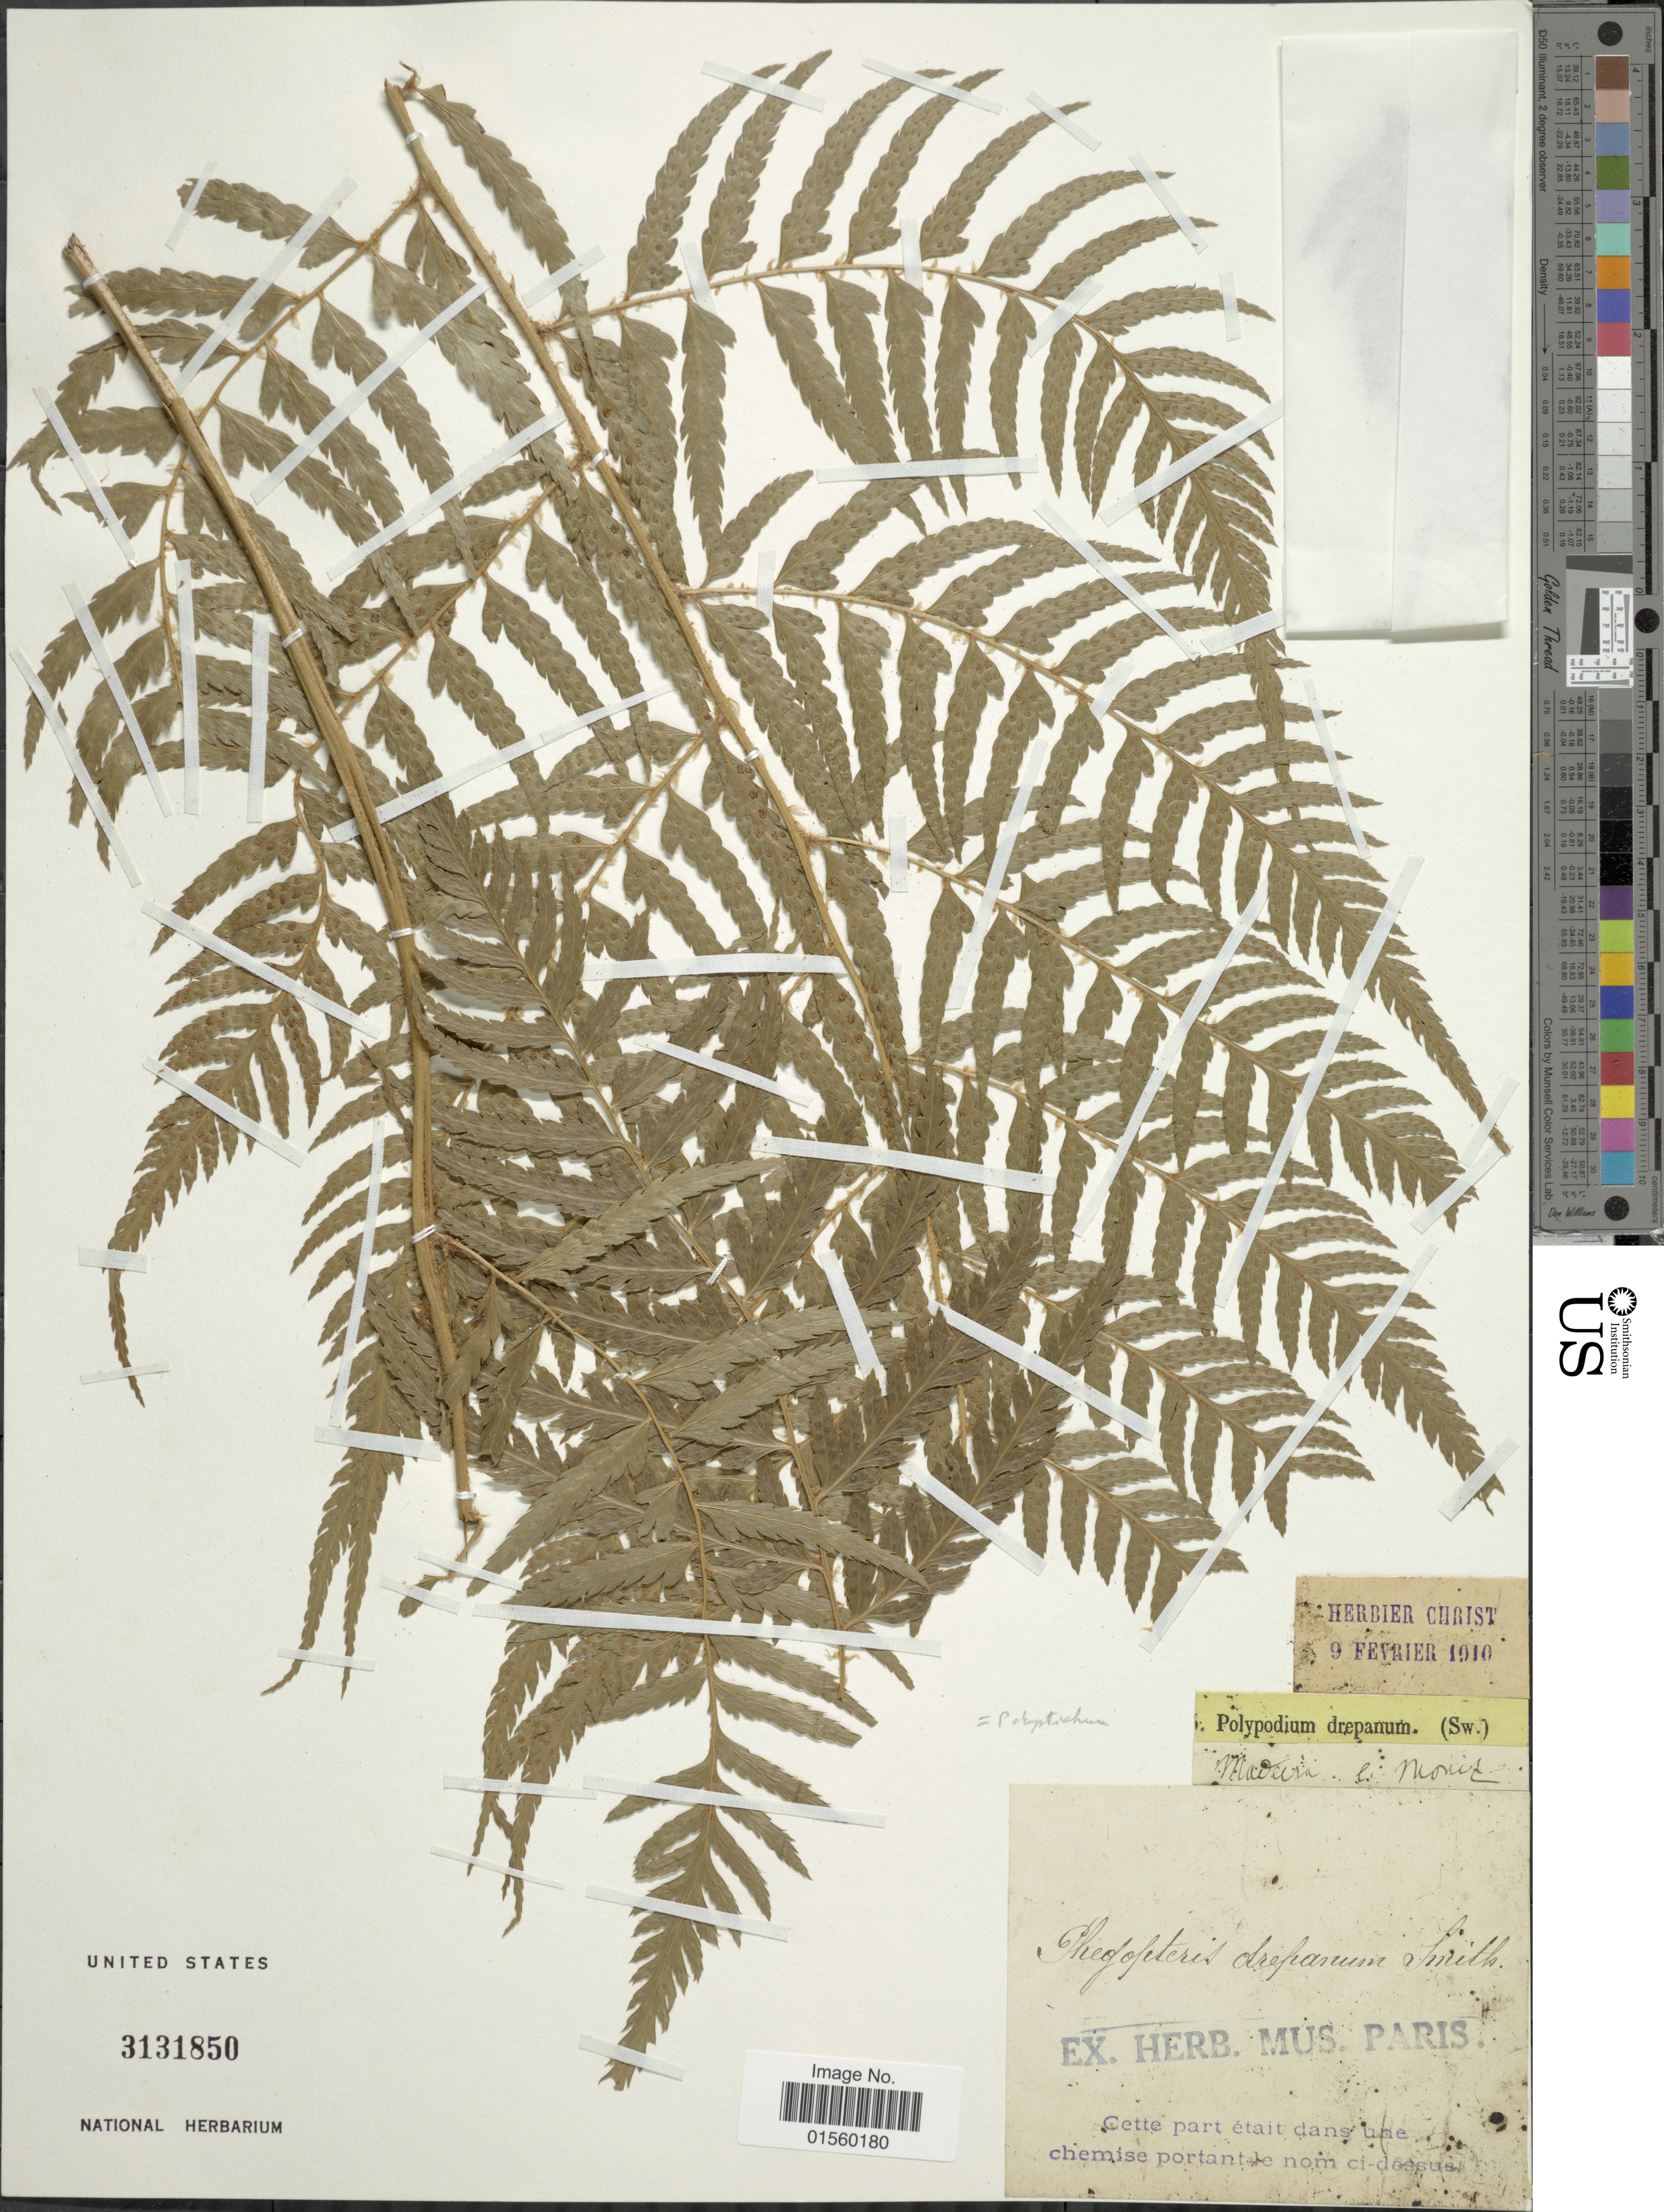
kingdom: Plantae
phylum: Tracheophyta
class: Polypodiopsida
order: Polypodiales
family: Dryopteridaceae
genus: Polystichum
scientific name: Polystichum drepanum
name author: (Sw.) C. Presl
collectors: Moniz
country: Portugal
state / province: Madeira (Aut. Reg.)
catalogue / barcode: US 3131850